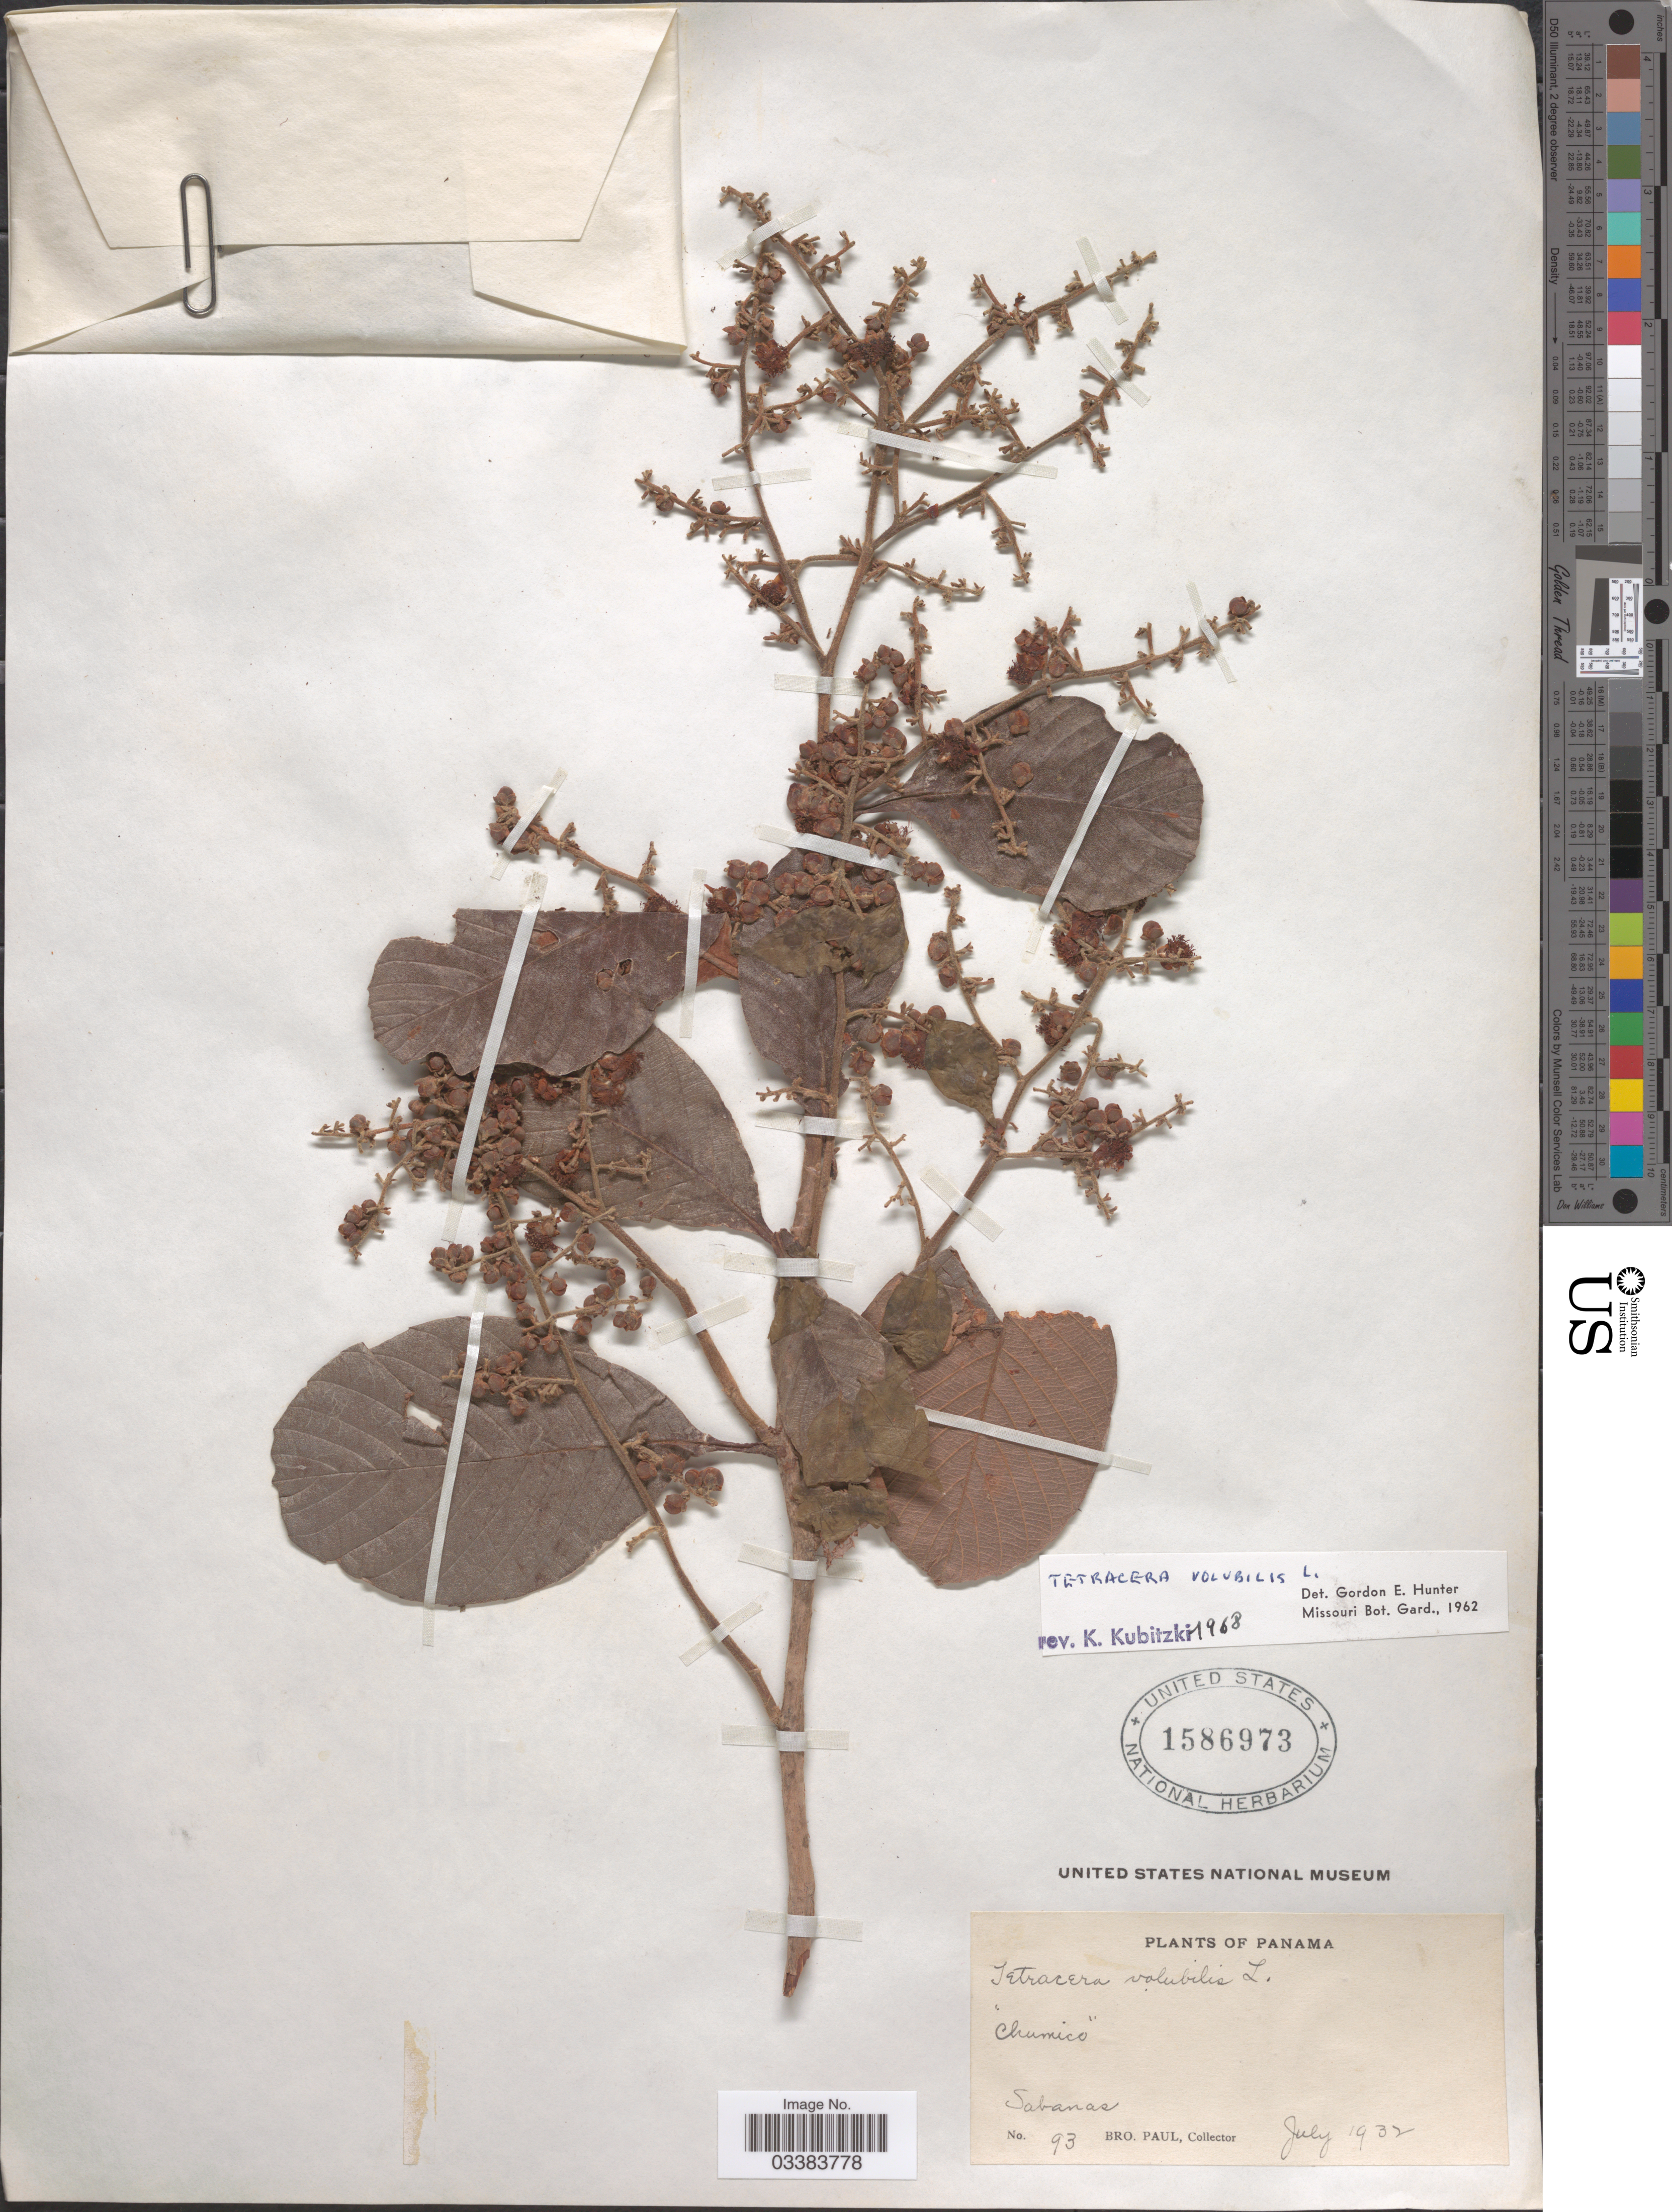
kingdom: Plantae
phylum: Tracheophyta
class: Magnoliopsida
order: Dilleniales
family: Dilleniaceae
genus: Tetracera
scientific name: Tetracera volubilis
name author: L.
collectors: B. Paul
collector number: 93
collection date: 1932-07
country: Panama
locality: Sabanas.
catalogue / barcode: US 1586973